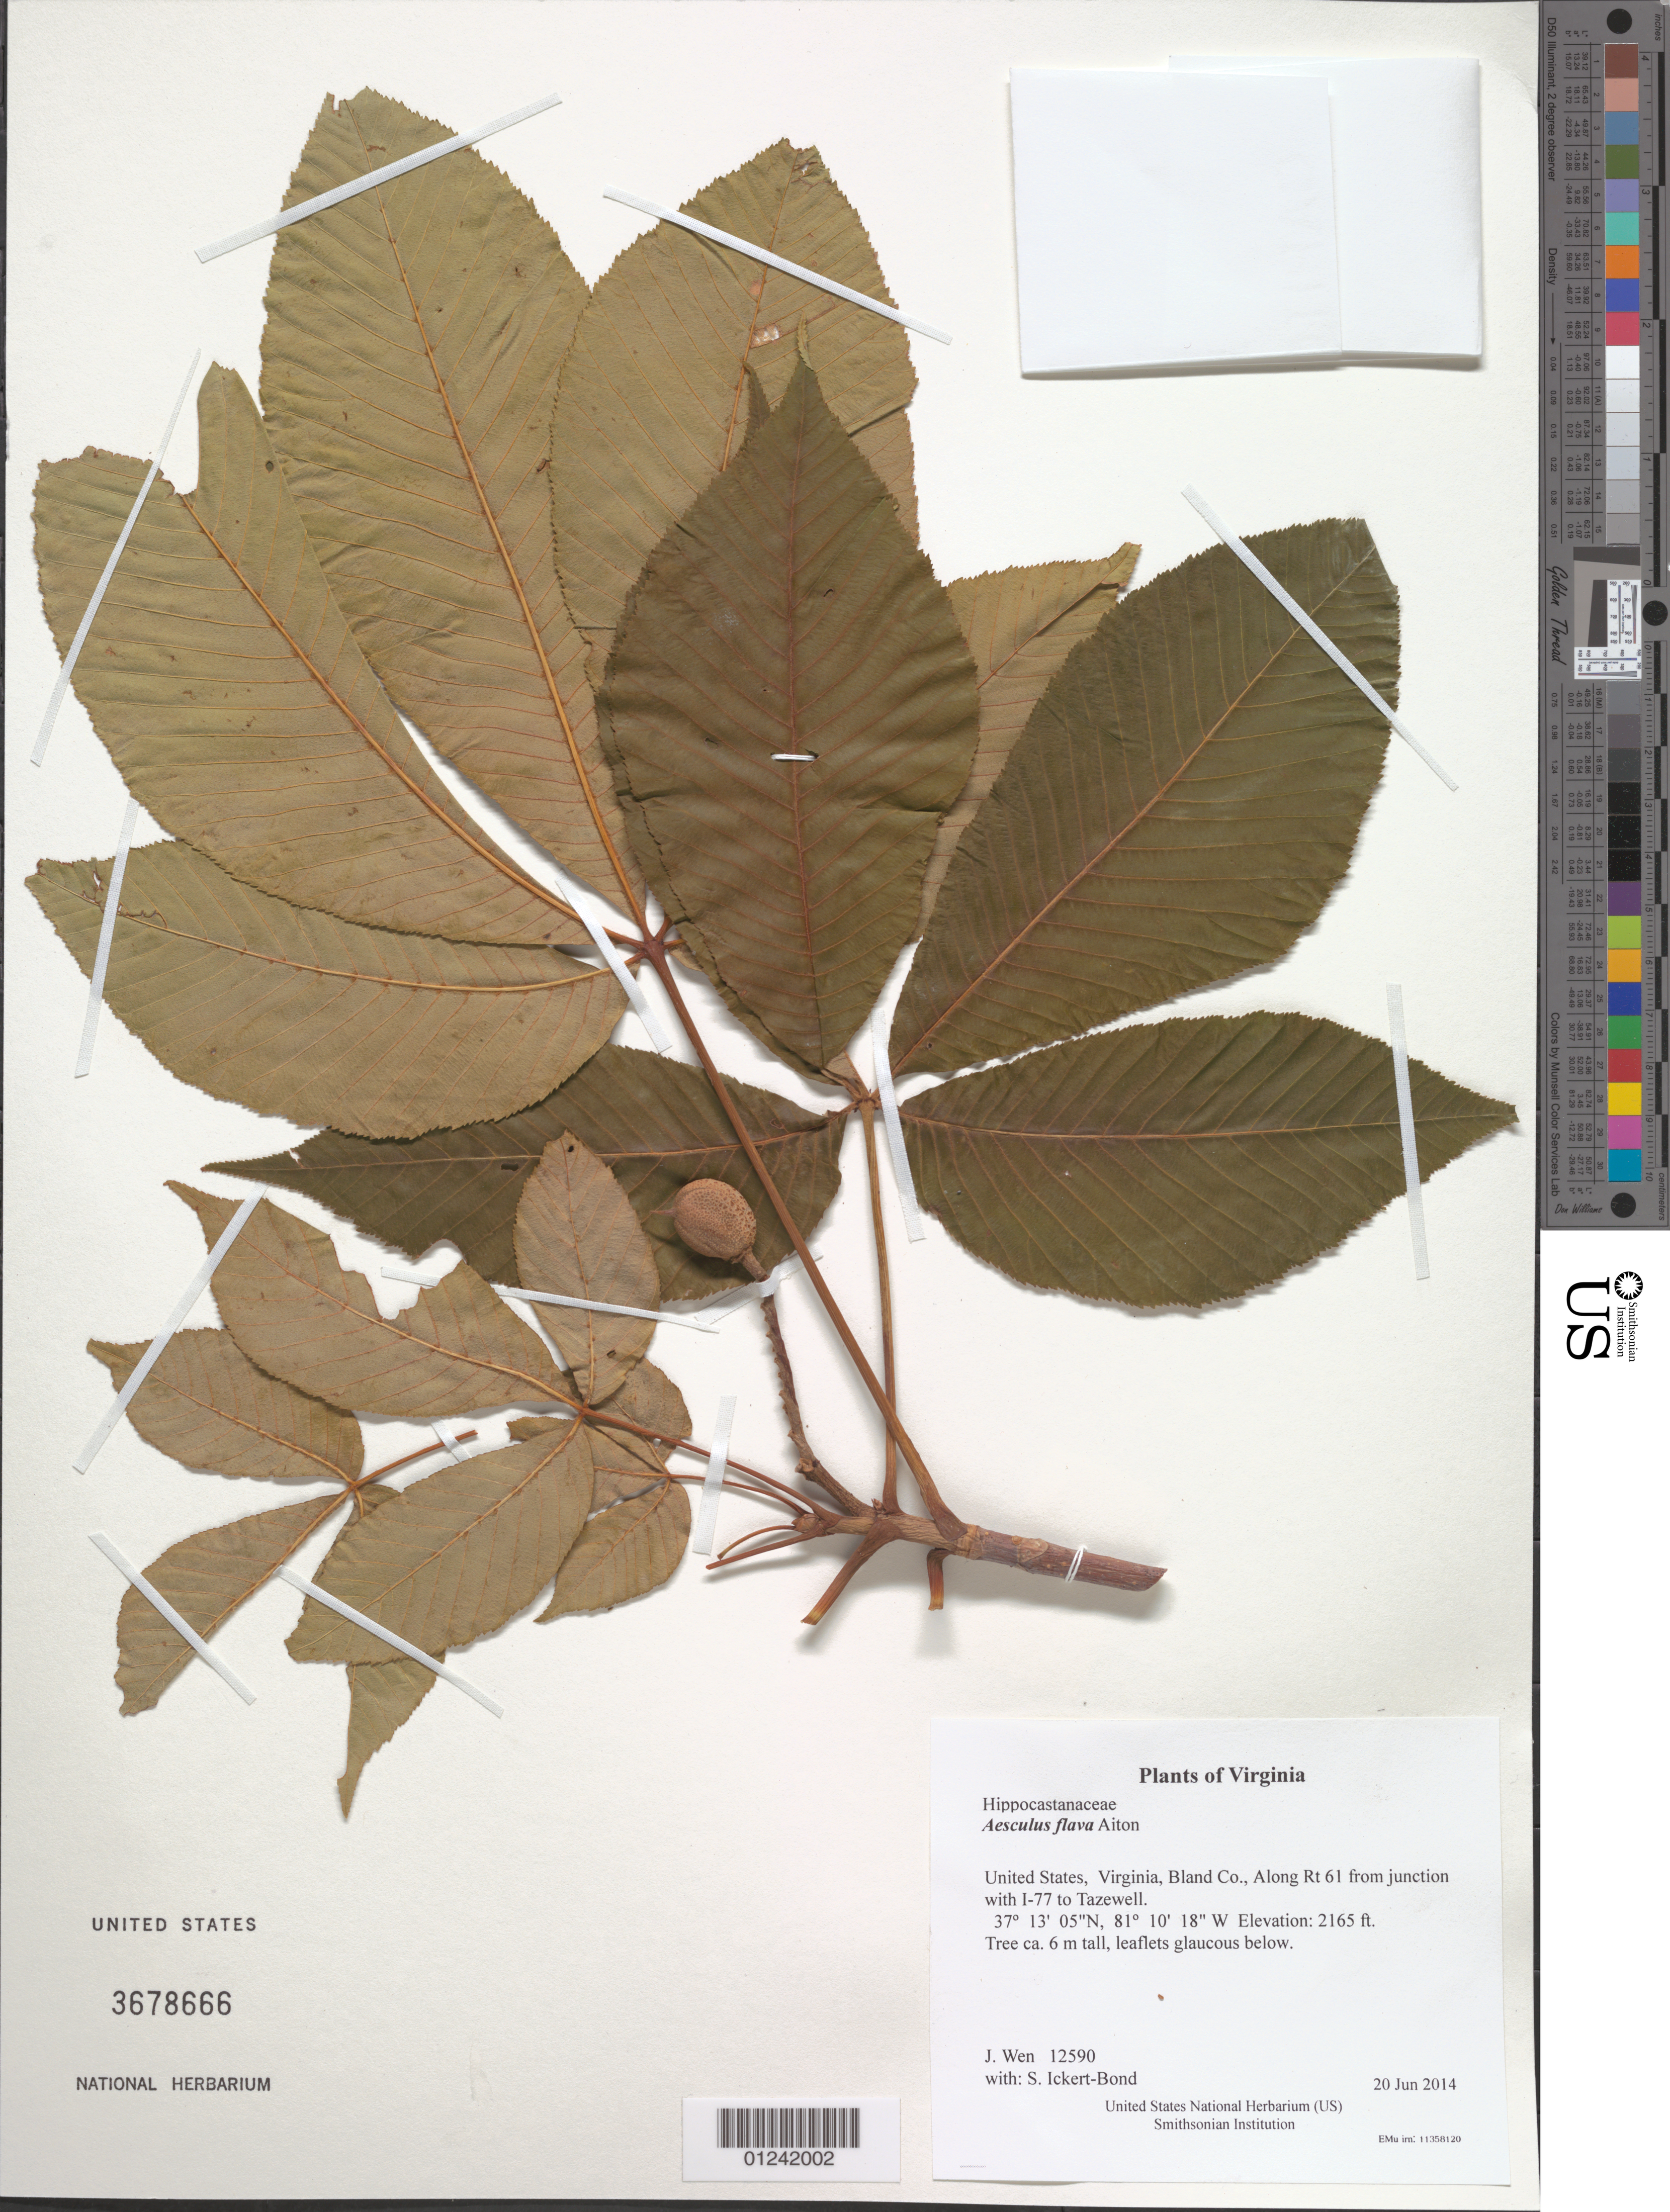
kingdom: Plantae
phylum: Tracheophyta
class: Magnoliopsida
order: Sapindales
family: Sapindaceae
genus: Aesculus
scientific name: Aesculus flava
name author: Sol.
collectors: J. Wen & S. Ickert-Bond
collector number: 12590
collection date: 2014-06-20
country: United States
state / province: Virginia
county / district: Bland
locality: Along Rt 61 from junction with I-77 to Tazewell.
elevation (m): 660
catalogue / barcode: US 3678666